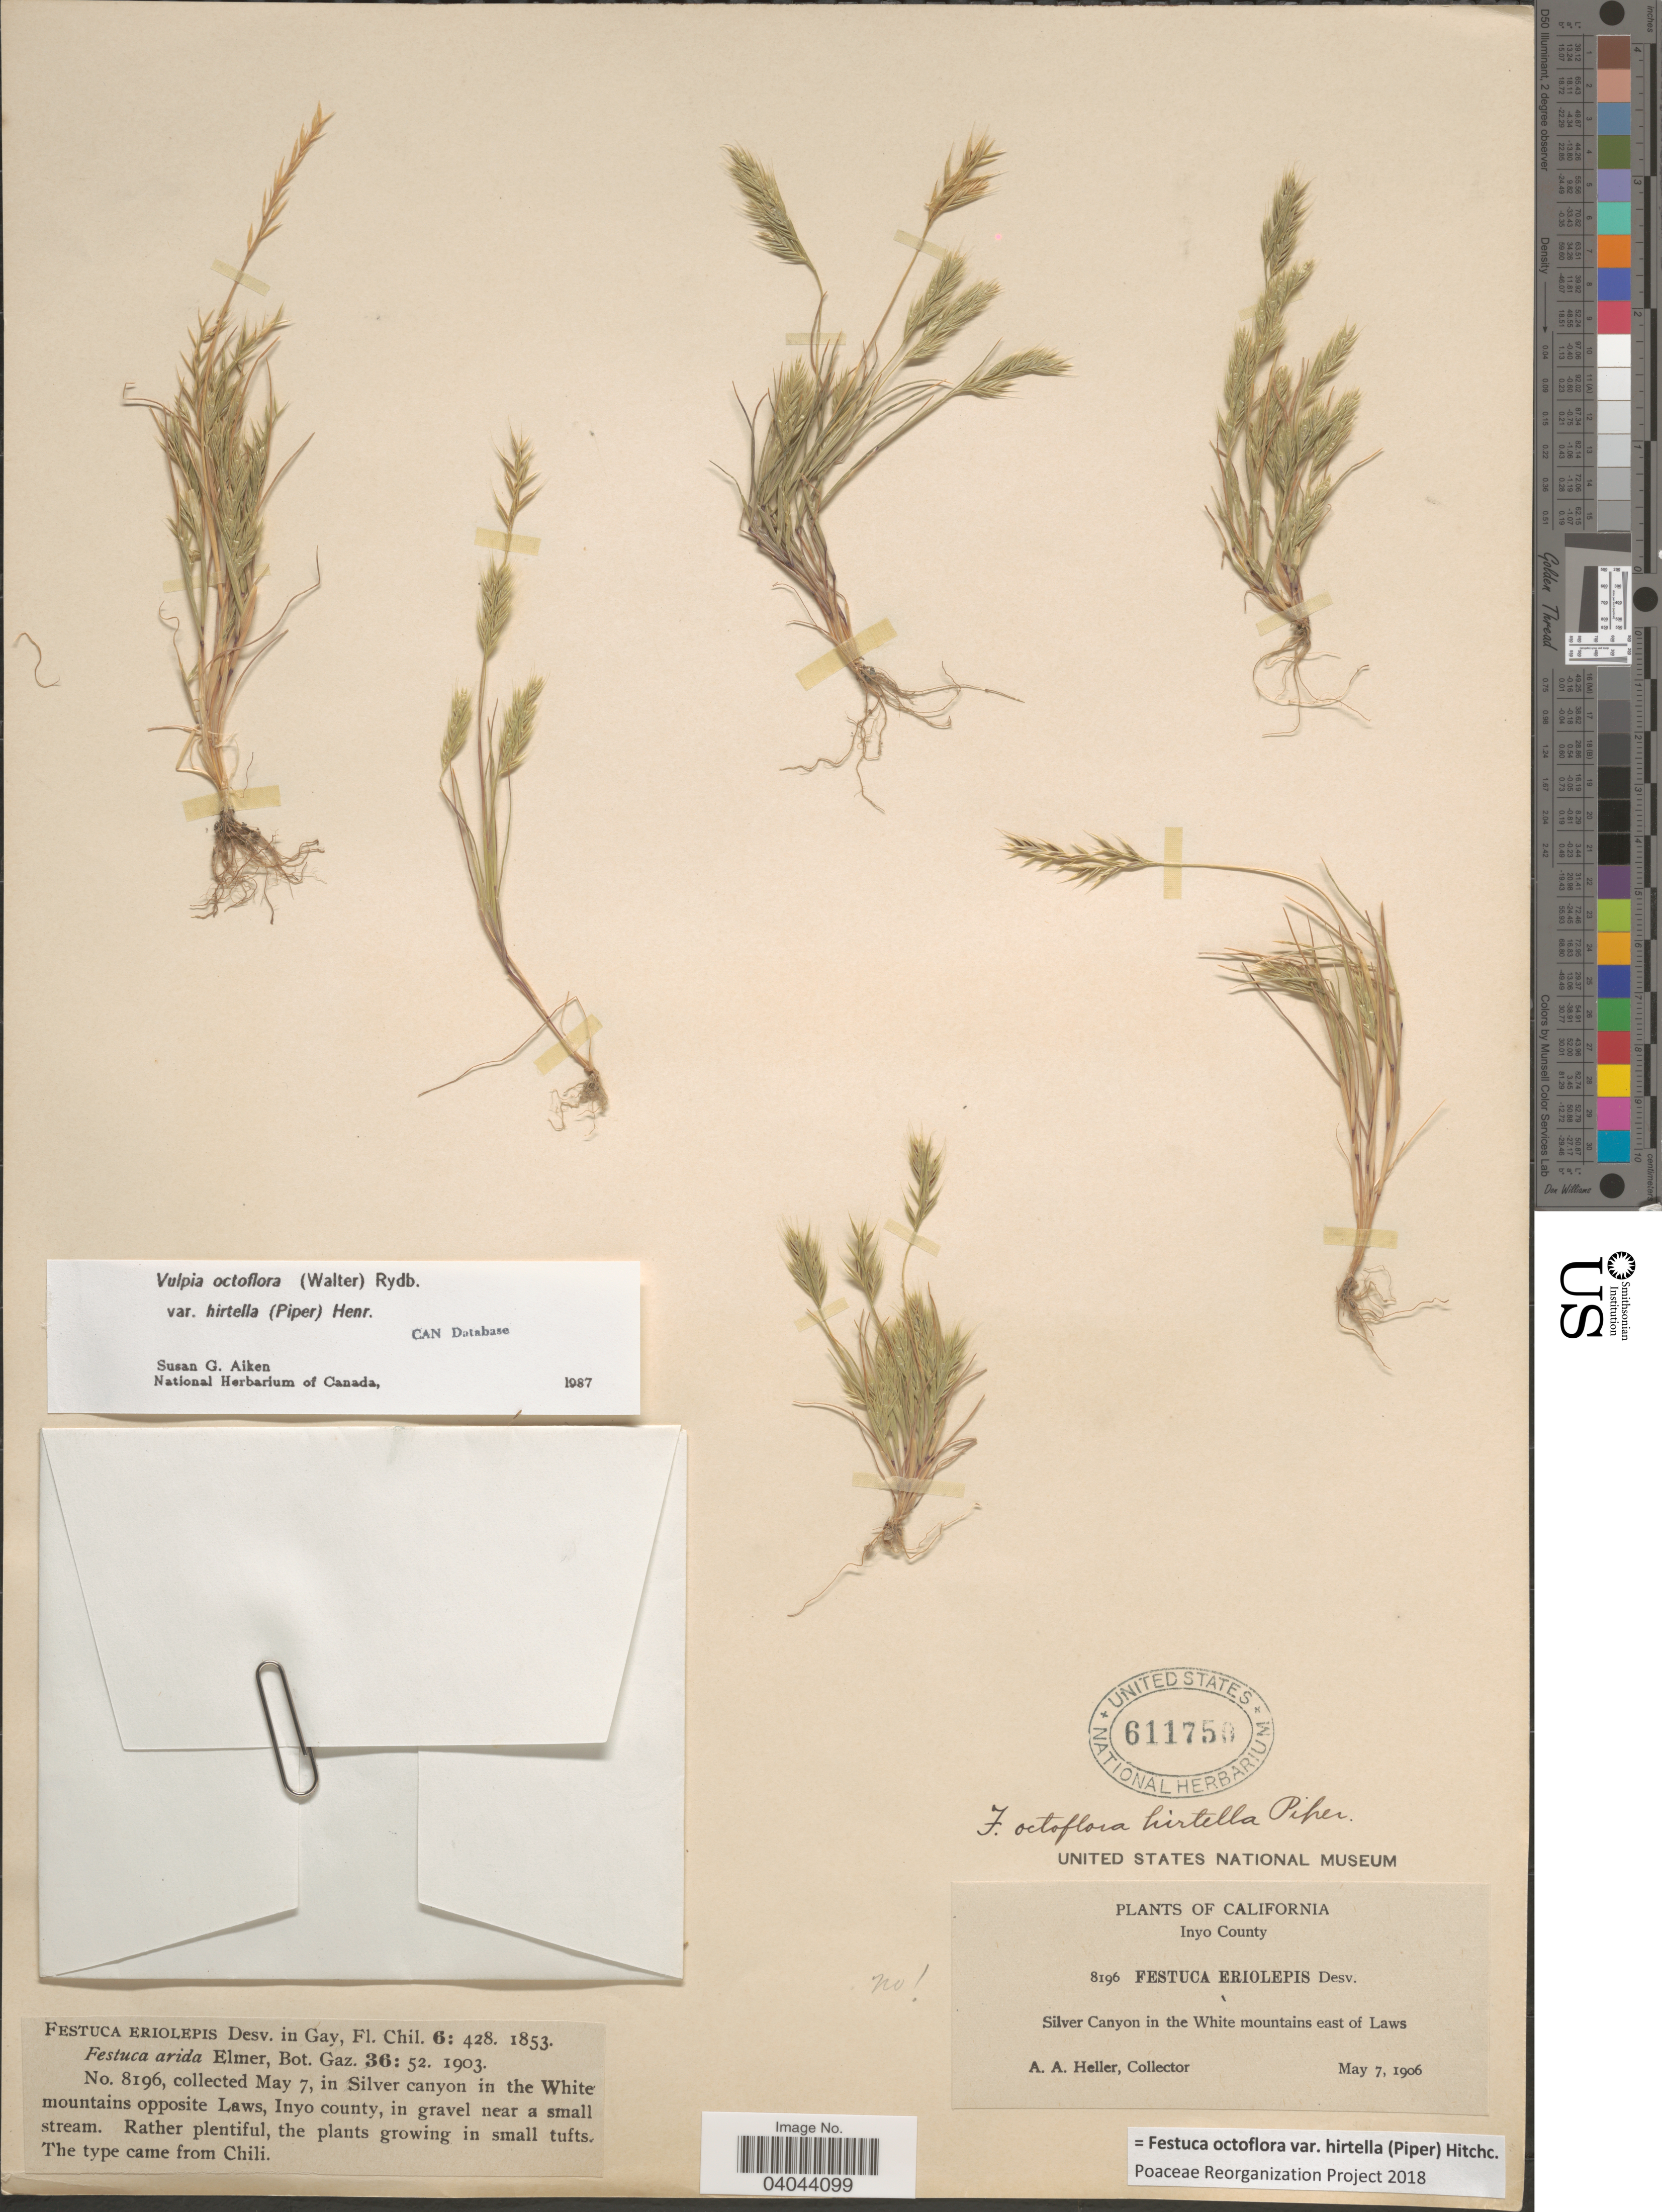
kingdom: Plantae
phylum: Tracheophyta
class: Liliopsida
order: Poales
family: Poaceae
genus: Festuca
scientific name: Festuca octoflora var. hirtella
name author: Piper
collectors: A. A. Heller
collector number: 8196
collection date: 1906-05-07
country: United States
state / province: California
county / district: Inyo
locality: In Silver canyon in the White mountains opposite Laws, Inyo county. Silver Canyon in the White mountains east of Laws.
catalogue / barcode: US 611750